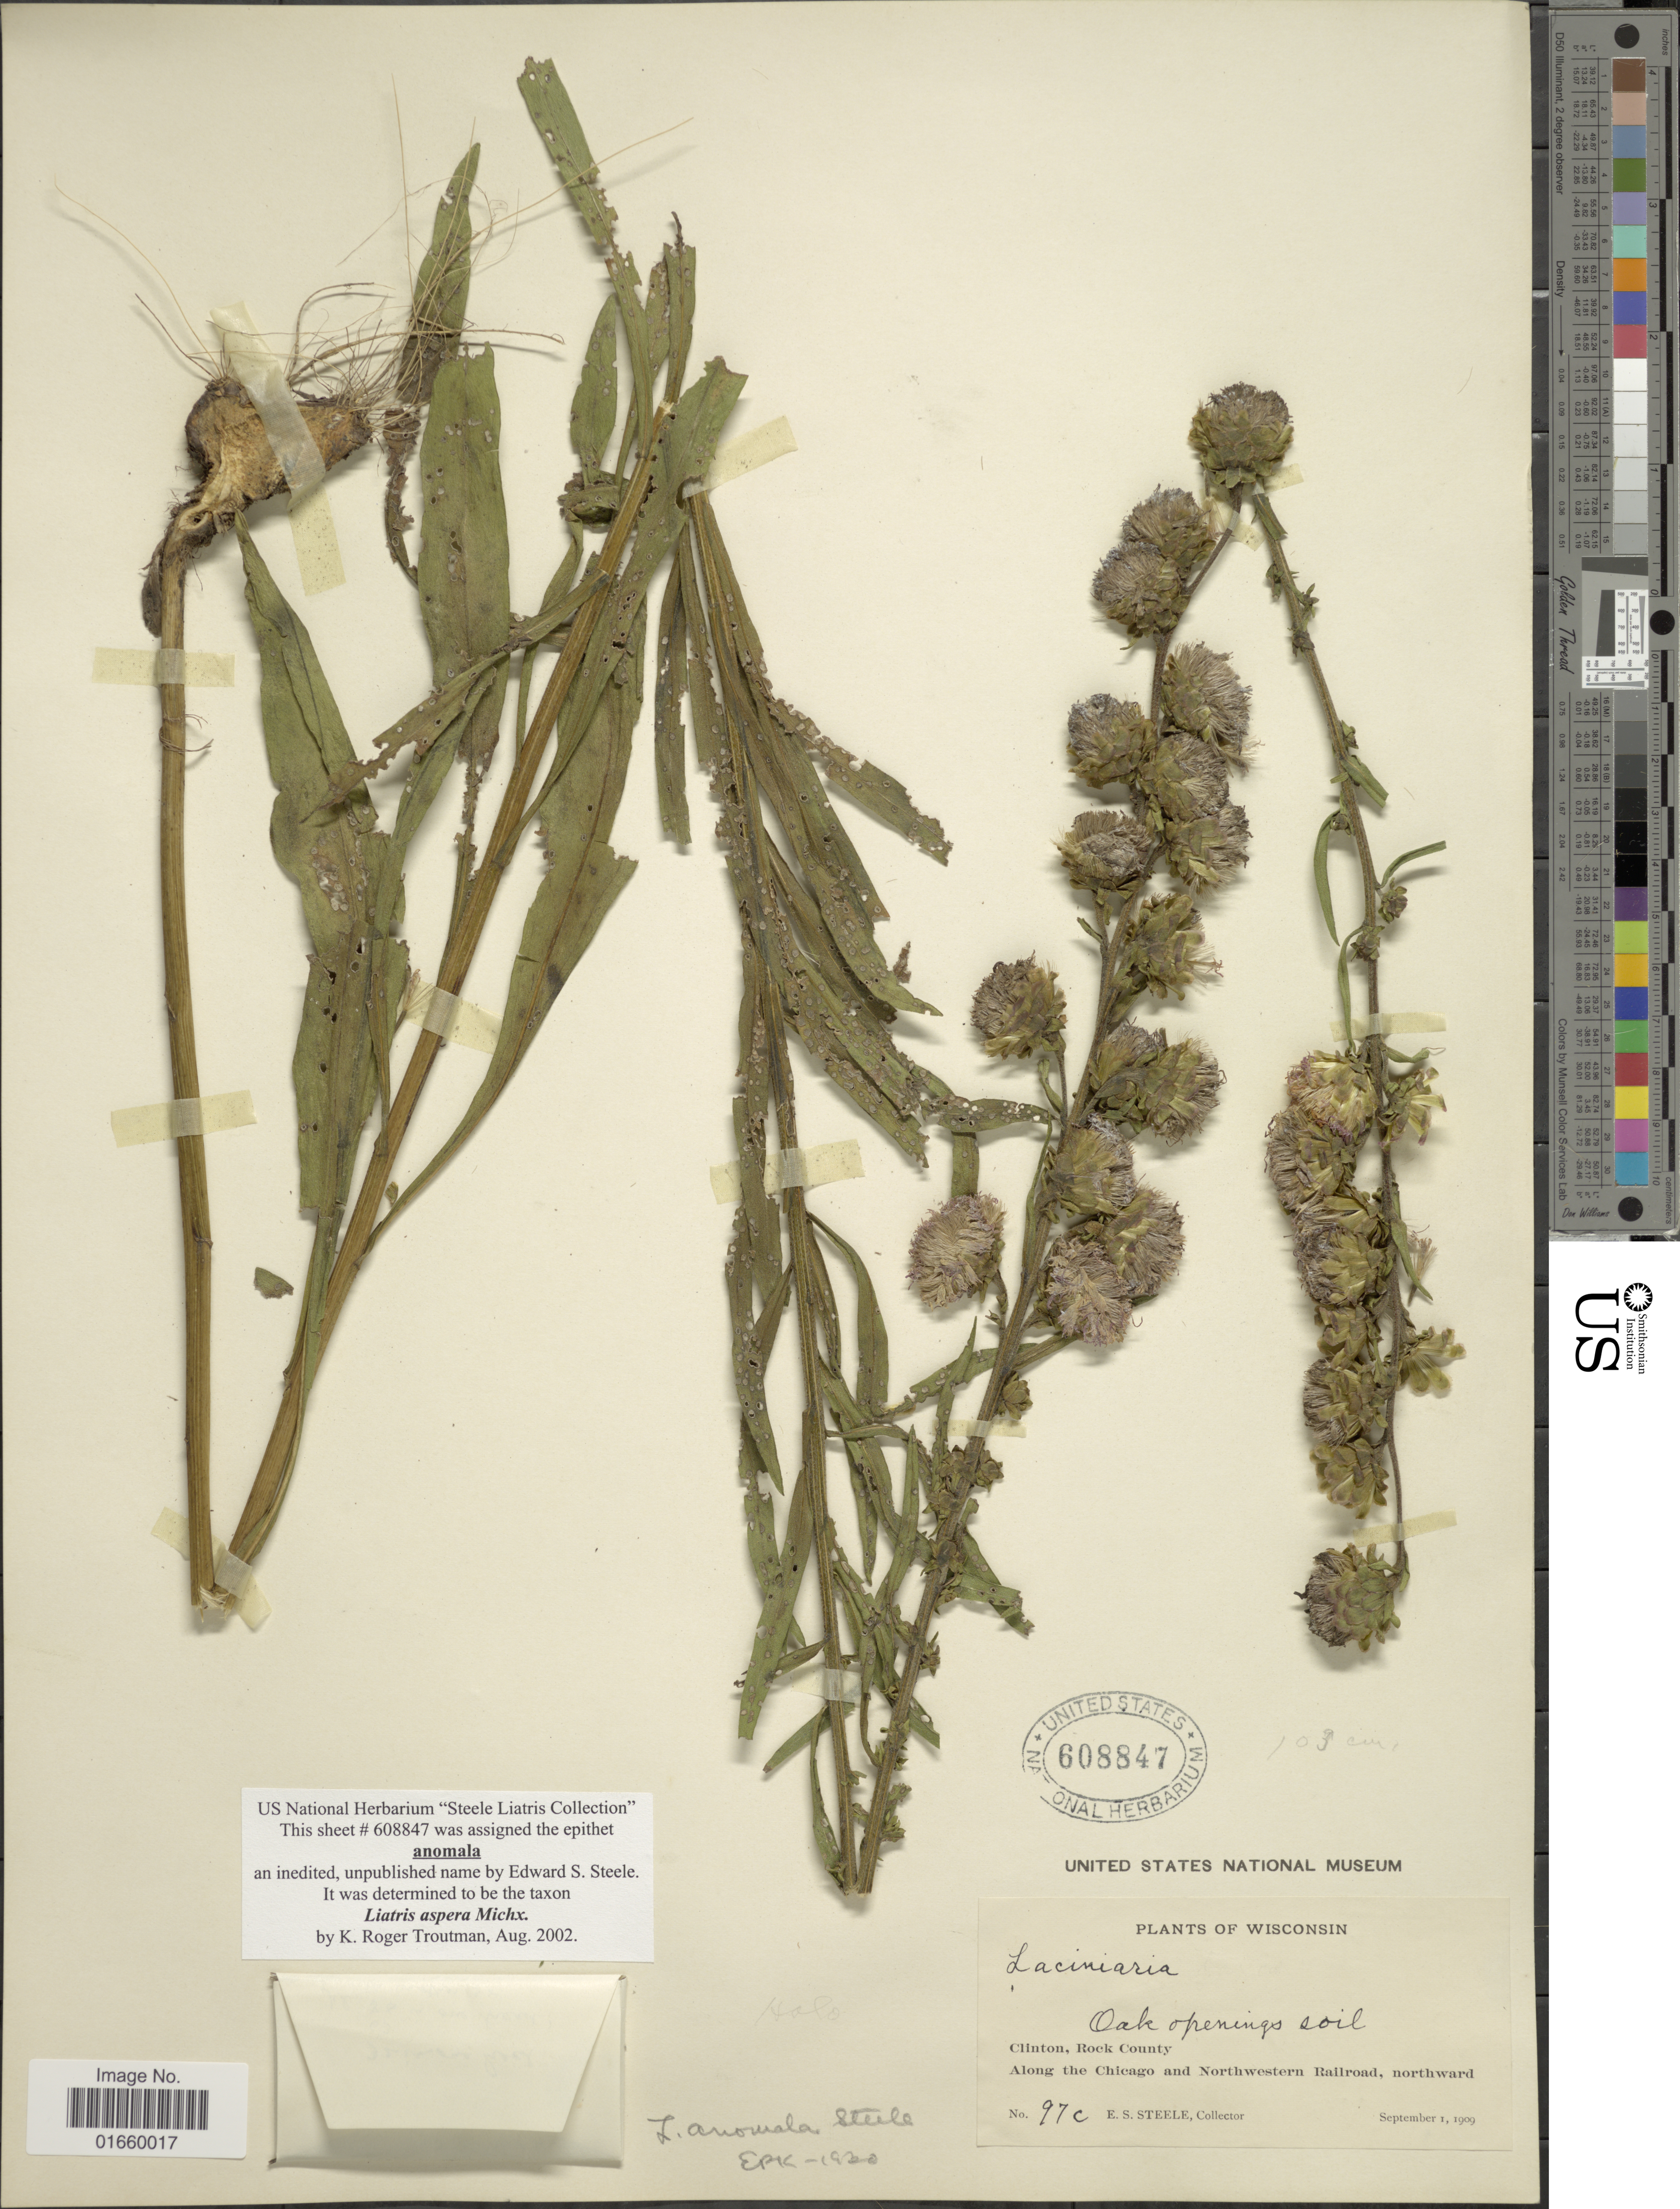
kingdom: Plantae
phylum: Tracheophyta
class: Magnoliopsida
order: Asterales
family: Asteraceae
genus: Liatris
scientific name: Liatris aspera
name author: Michx.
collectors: E. Steele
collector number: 97c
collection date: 1909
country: United States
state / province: Wisconsin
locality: Clinton, Rock County, along the Chicago and Northwestern Railroad, northward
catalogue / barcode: US 608847